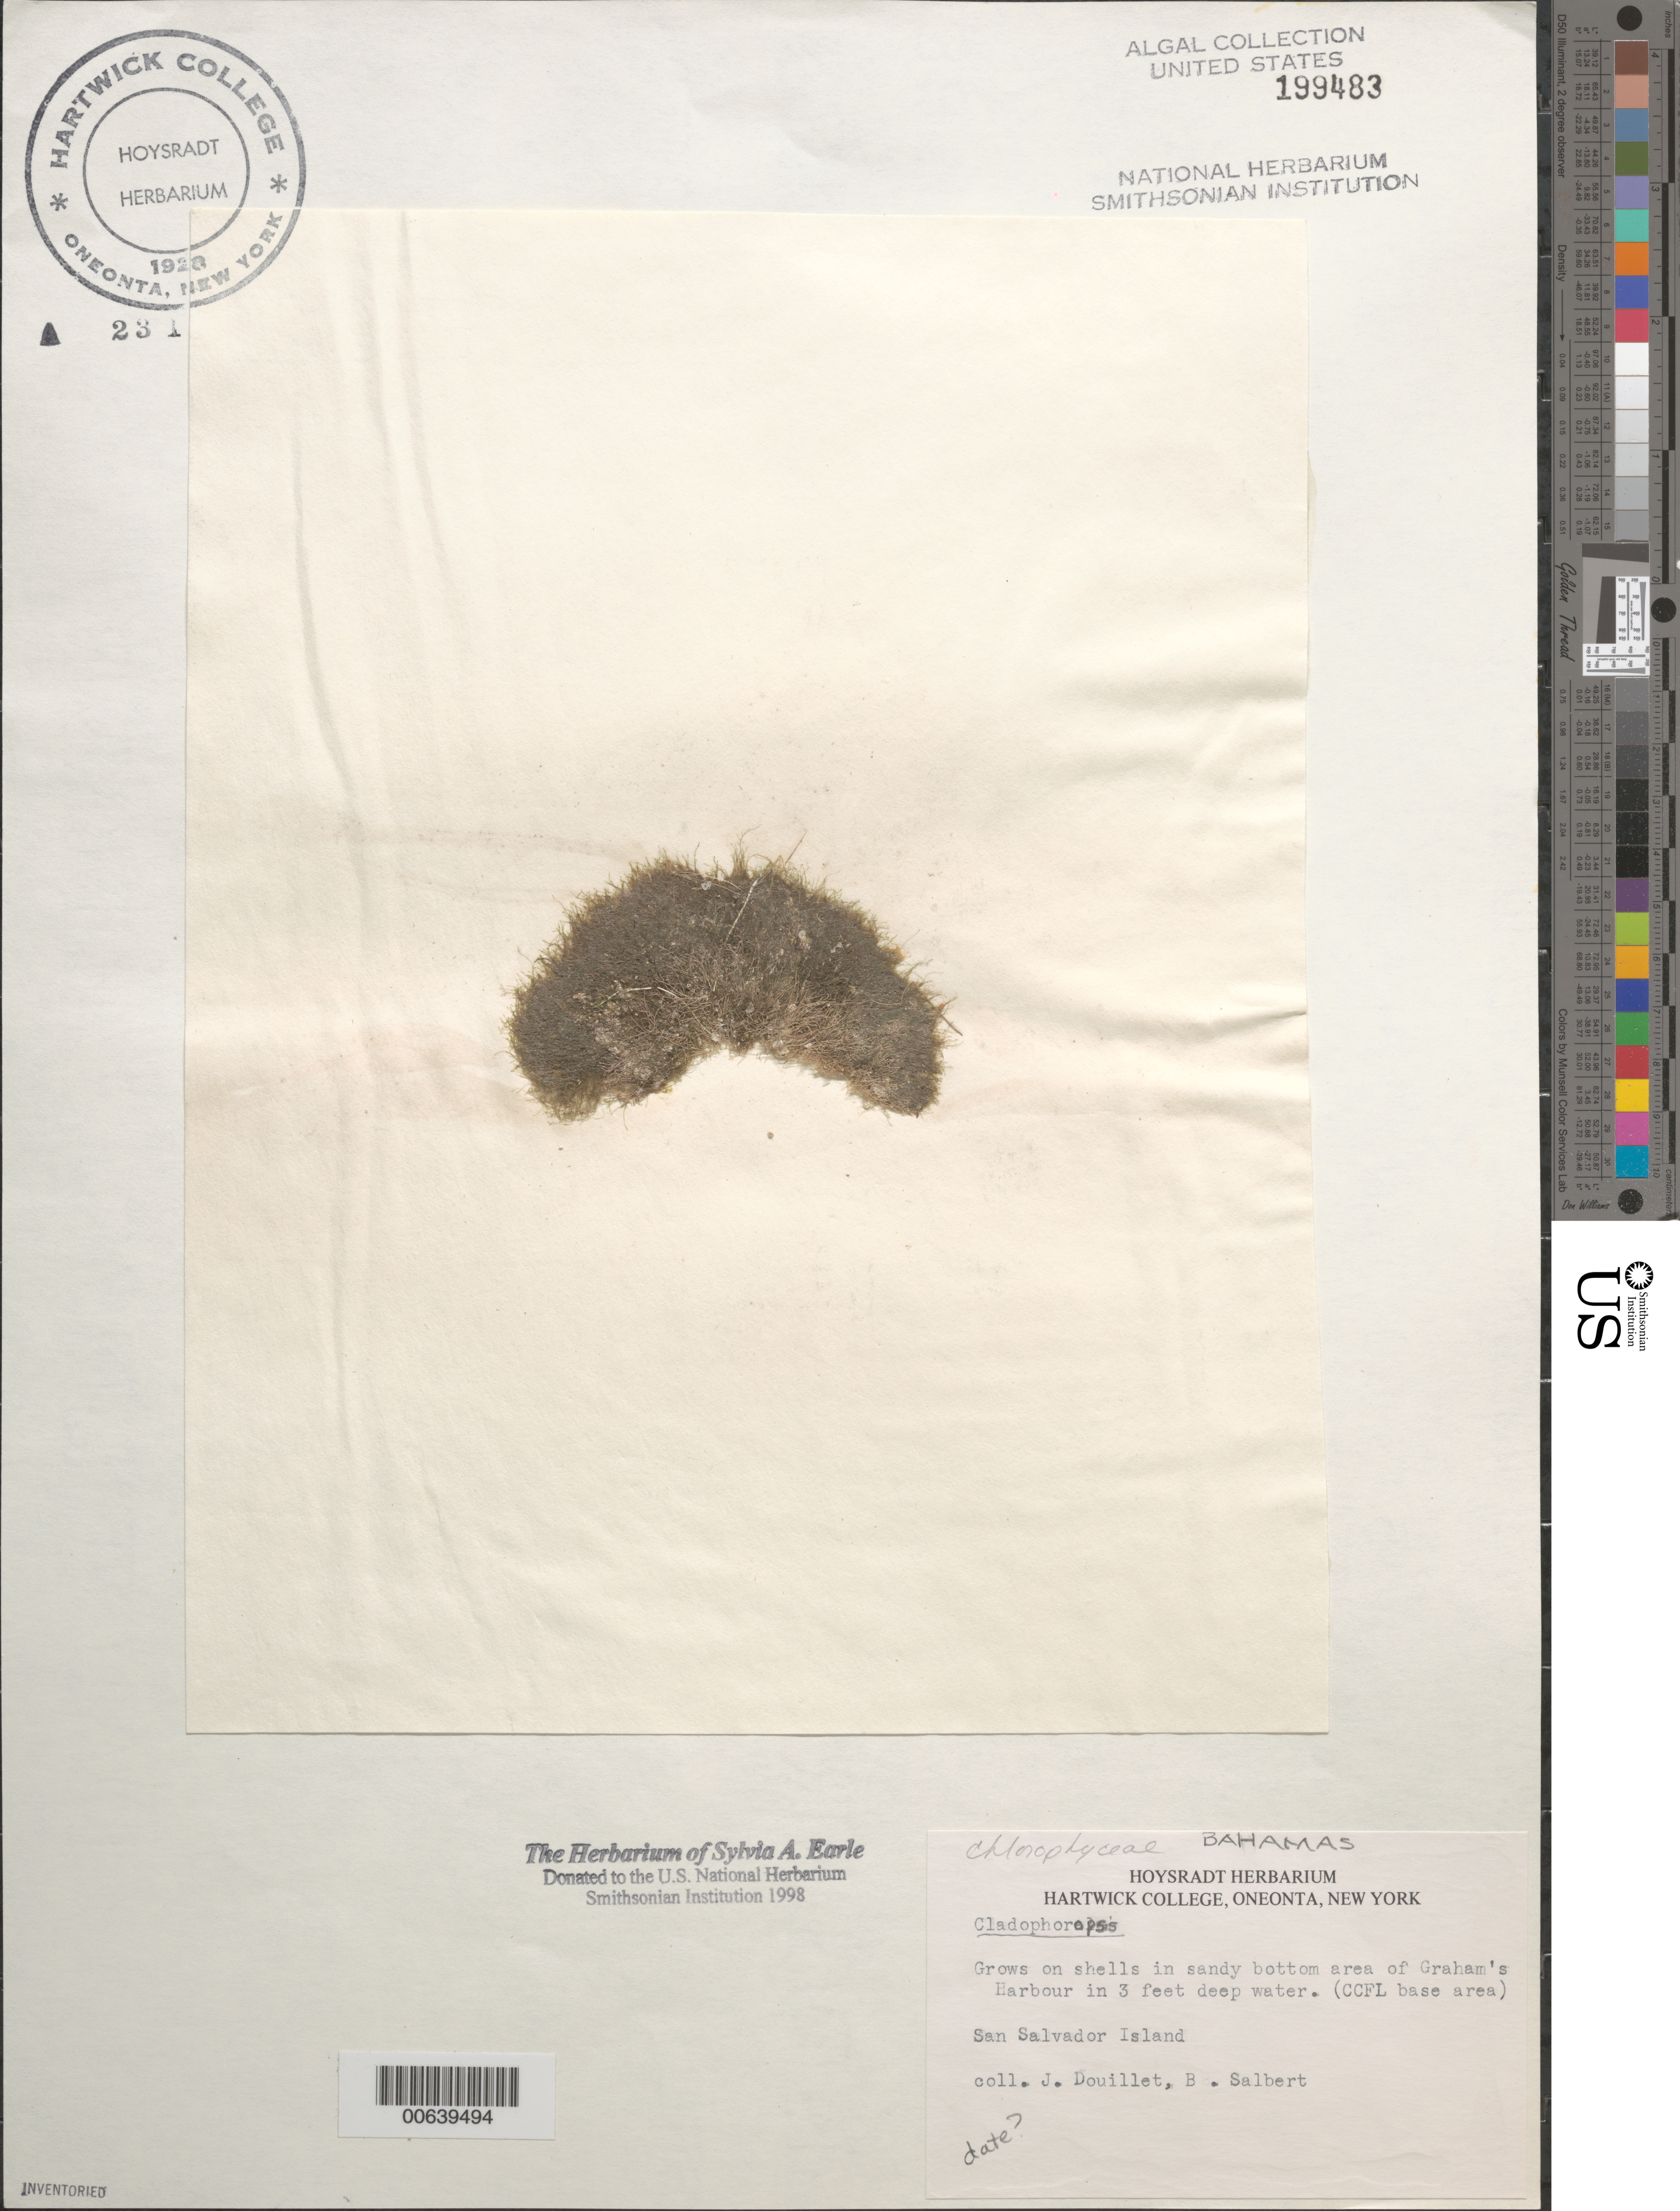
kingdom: Plantae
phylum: Chlorophyta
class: Ulvophyceae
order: Siphonocladales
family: Boodleaceae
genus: Cladophoropsis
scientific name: Cladophoropsis sp.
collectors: J. Douillet & B. Salbert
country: Bahamas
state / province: San Salvador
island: San Salvador Island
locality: Graham's Harbour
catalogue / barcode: US 199483